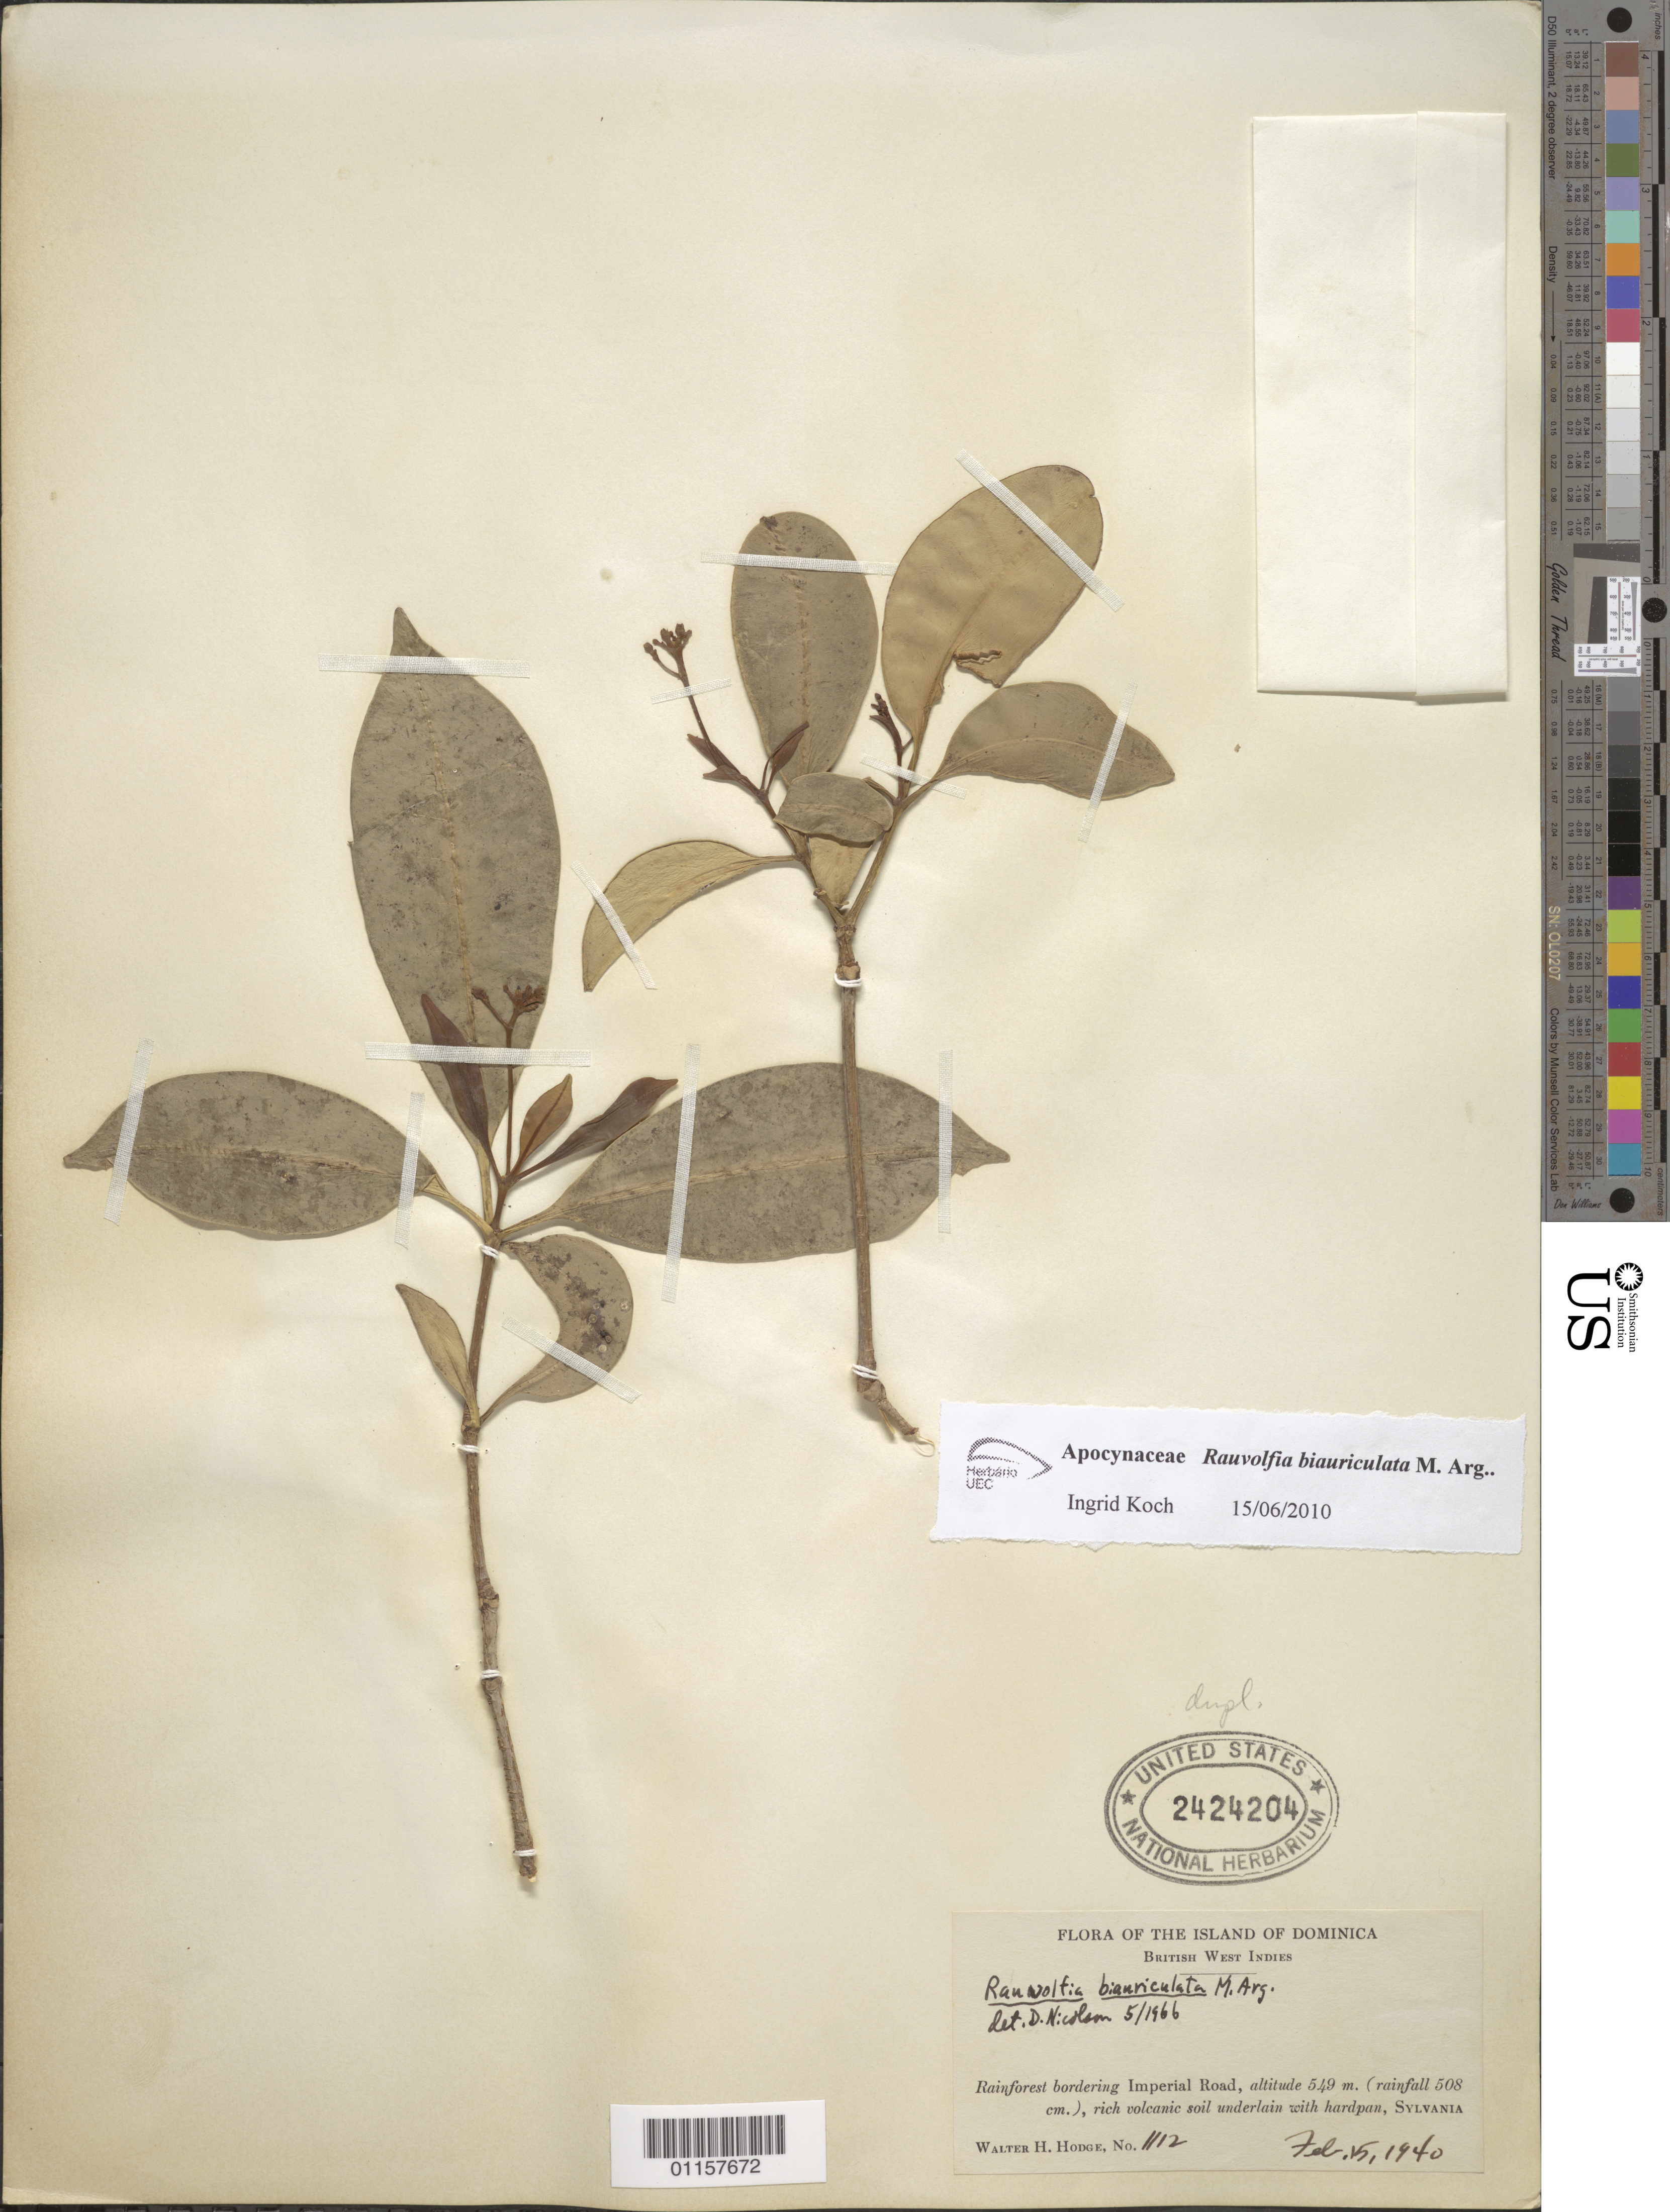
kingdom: Plantae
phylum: Tracheophyta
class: Magnoliopsida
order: Gentianales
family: Apocynaceae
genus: Rauvolfia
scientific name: Rauvolfia biauriculata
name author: Müll. Arg.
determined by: Koch, I.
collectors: W. Hodge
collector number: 1112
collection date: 1940-02-15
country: Dominica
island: Dominica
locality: Sylvania, Imperial Road.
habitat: Rainforest bordering road, rich volcanic soil underlain with hardpan. Rainfall 500 cm.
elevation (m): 549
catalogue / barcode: US 2424204